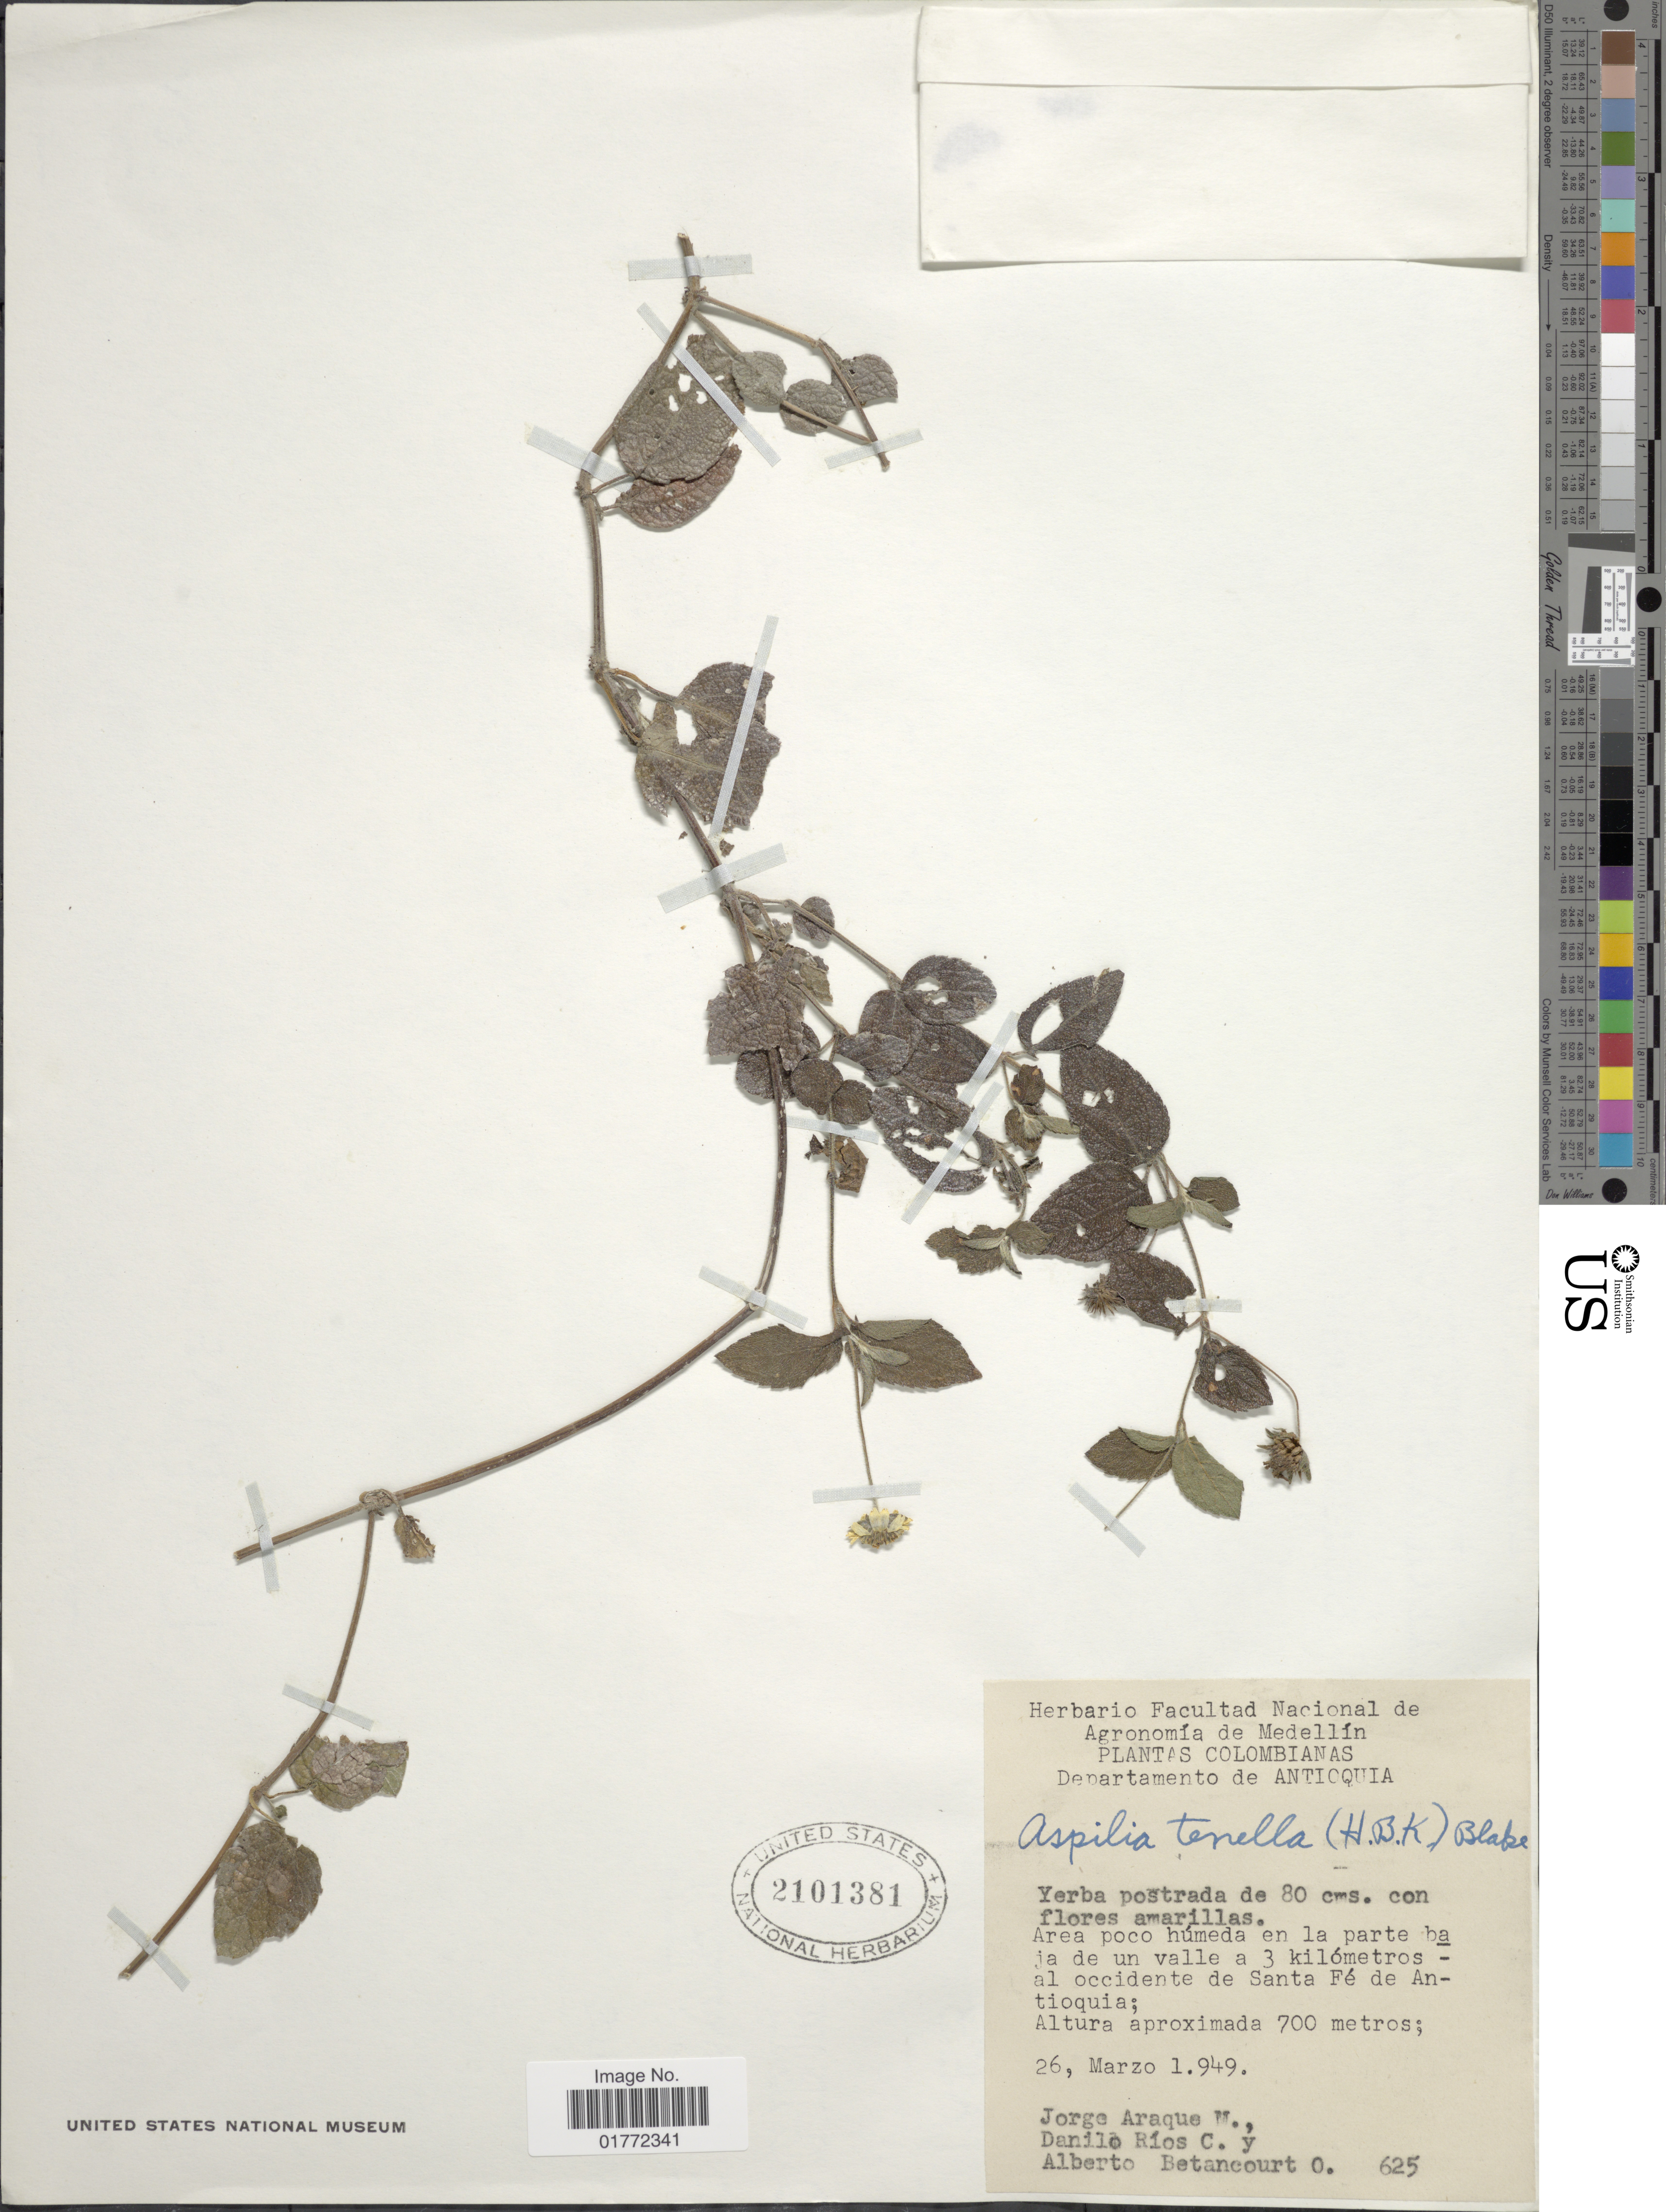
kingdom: Plantae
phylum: Tracheophyta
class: Magnoliopsida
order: Asterales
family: Asteraceae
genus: Eleutheranthera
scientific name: Eleutheranthera tenella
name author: (Kunth) H. Rob.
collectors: J. Araque Molina, D. Rios C. & A. Betancourt O.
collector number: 625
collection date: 1949-03-26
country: Colombia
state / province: Antioquia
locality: Area poco humeda en la parte baja de un valle a 3 kilometros - al occidente de Santa Fe de Antioquia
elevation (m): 700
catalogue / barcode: US 2101381